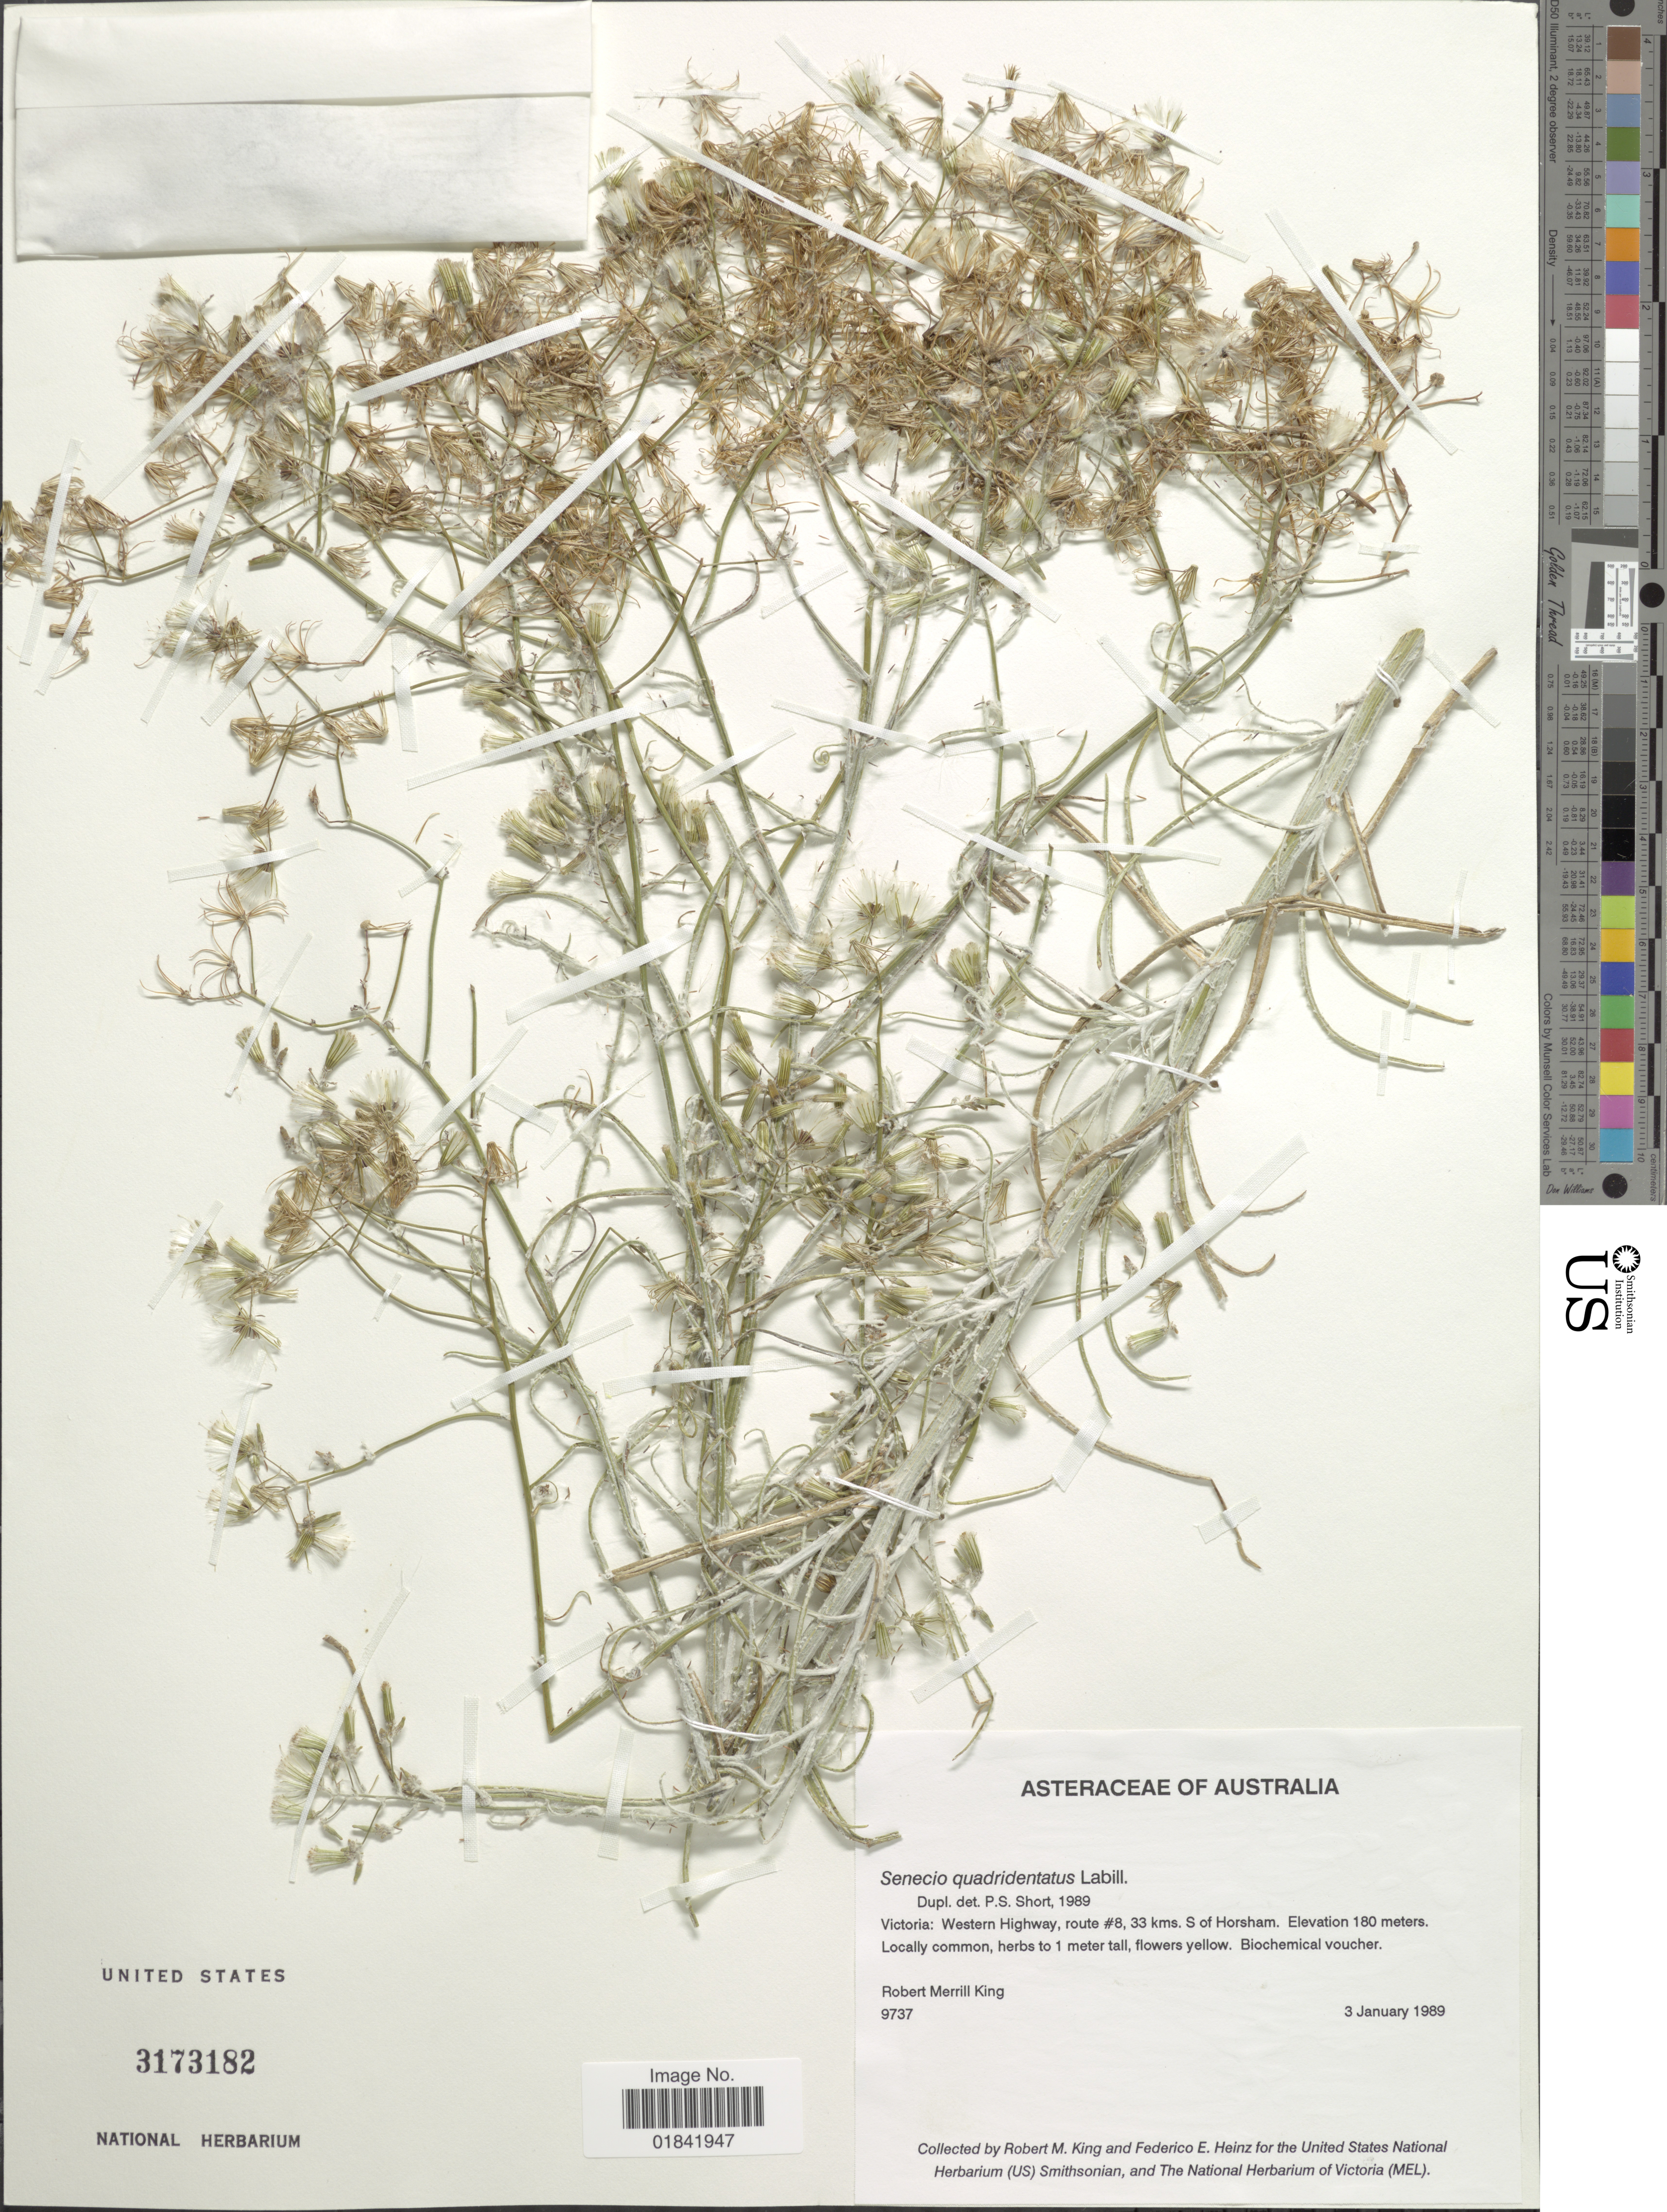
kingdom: Plantae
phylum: Tracheophyta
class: Magnoliopsida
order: Asterales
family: Asteraceae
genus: Senecio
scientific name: Senecio quadridentatus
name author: Labill.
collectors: R. M. King & F. Heinz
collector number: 9731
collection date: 1989-01-03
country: Australia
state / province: Victoria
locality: Victoria: Western Highway, route #8, 33 kms, S of Horsham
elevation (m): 180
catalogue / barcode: US 3173182